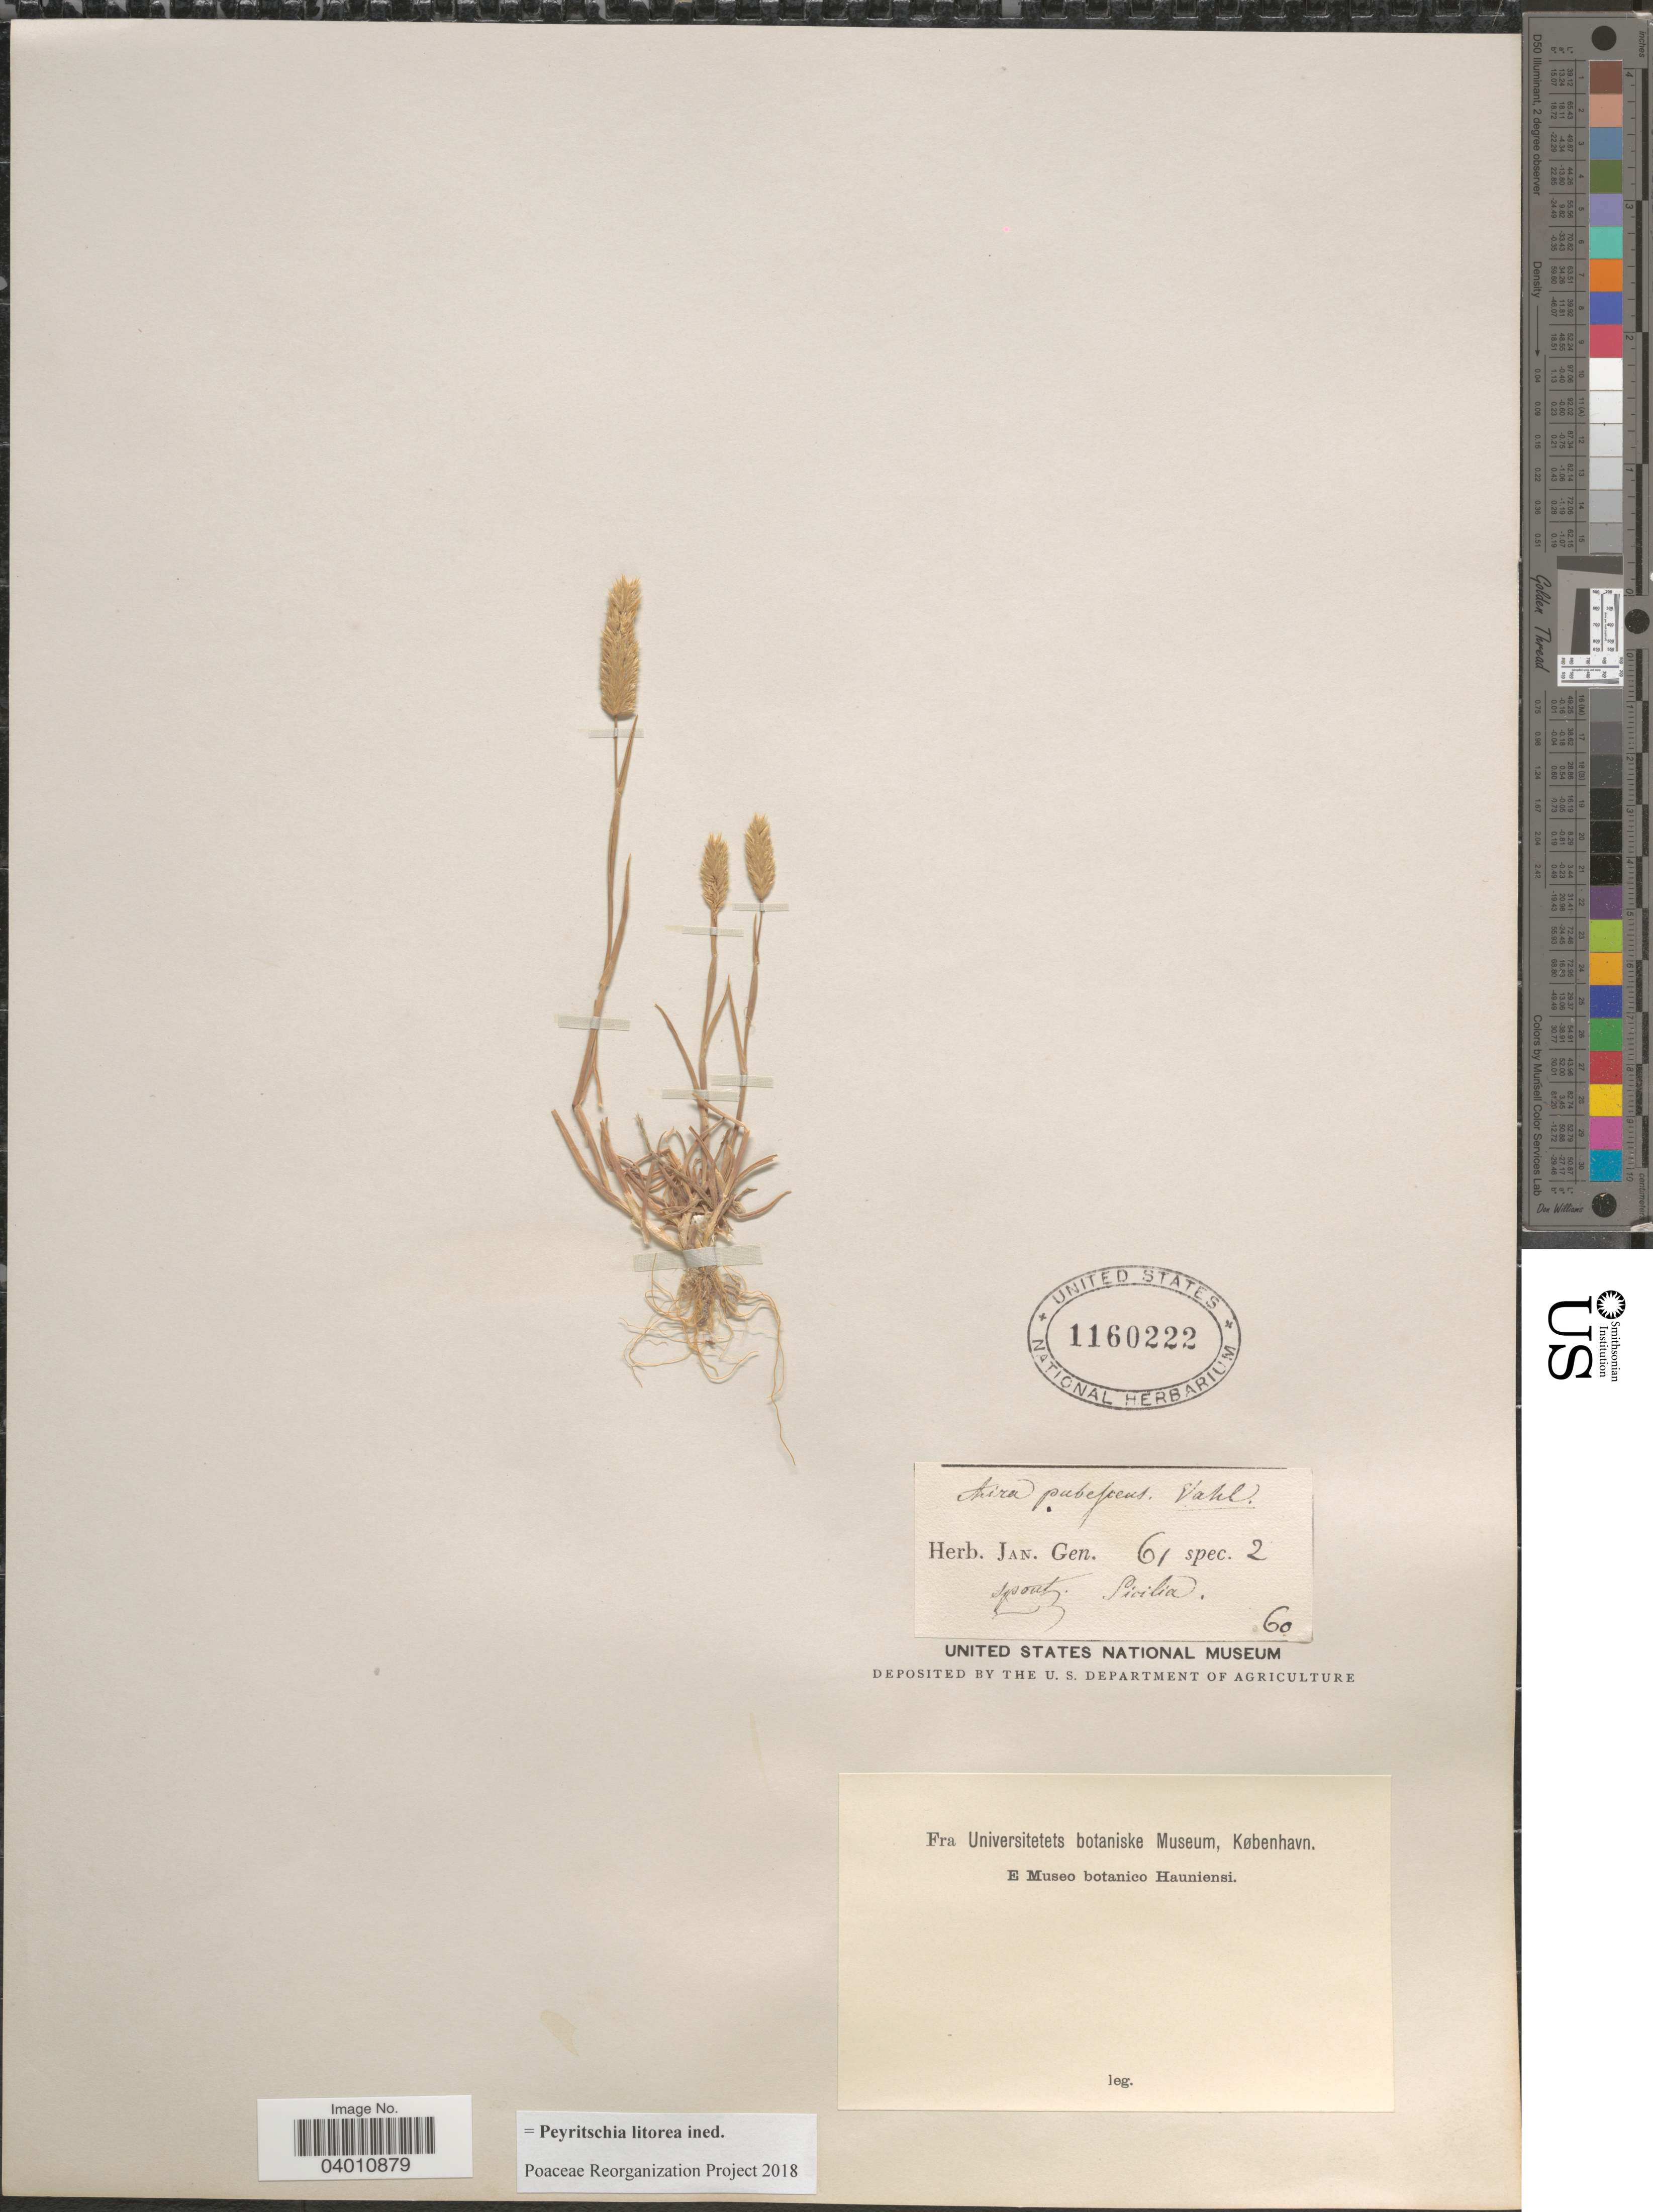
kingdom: Plantae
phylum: Tracheophyta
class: Liliopsida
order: Poales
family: Poaceae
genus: Rostraria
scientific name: Rostraria litorea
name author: (All.) Holub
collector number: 60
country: Italy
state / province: Siciliana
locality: Sicilia.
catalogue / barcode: US 1160222